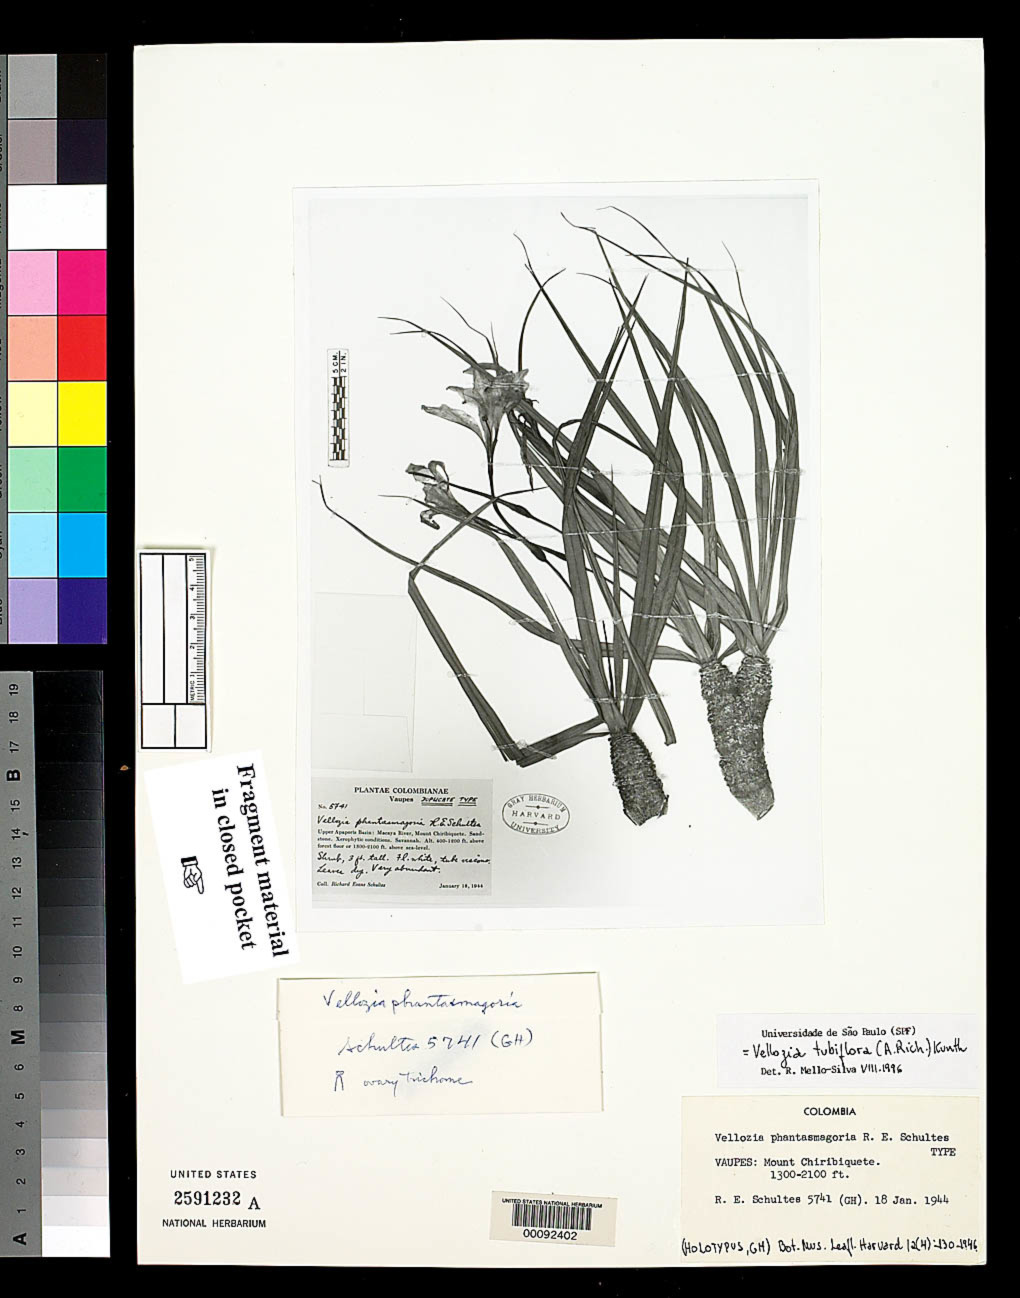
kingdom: Plantae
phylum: Tracheophyta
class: Liliopsida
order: Pandanales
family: Velloziaceae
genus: Vellozia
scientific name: Vellozia phantasmagoria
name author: R.E. Schult.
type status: Isotype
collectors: R. E. Schultes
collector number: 5741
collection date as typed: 18 Jan 1944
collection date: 1944-01-18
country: Colombia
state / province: Vaupés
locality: Upper Apaporis Basin, Macaya River, Mount Chiribiquete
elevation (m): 396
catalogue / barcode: US 2591232A